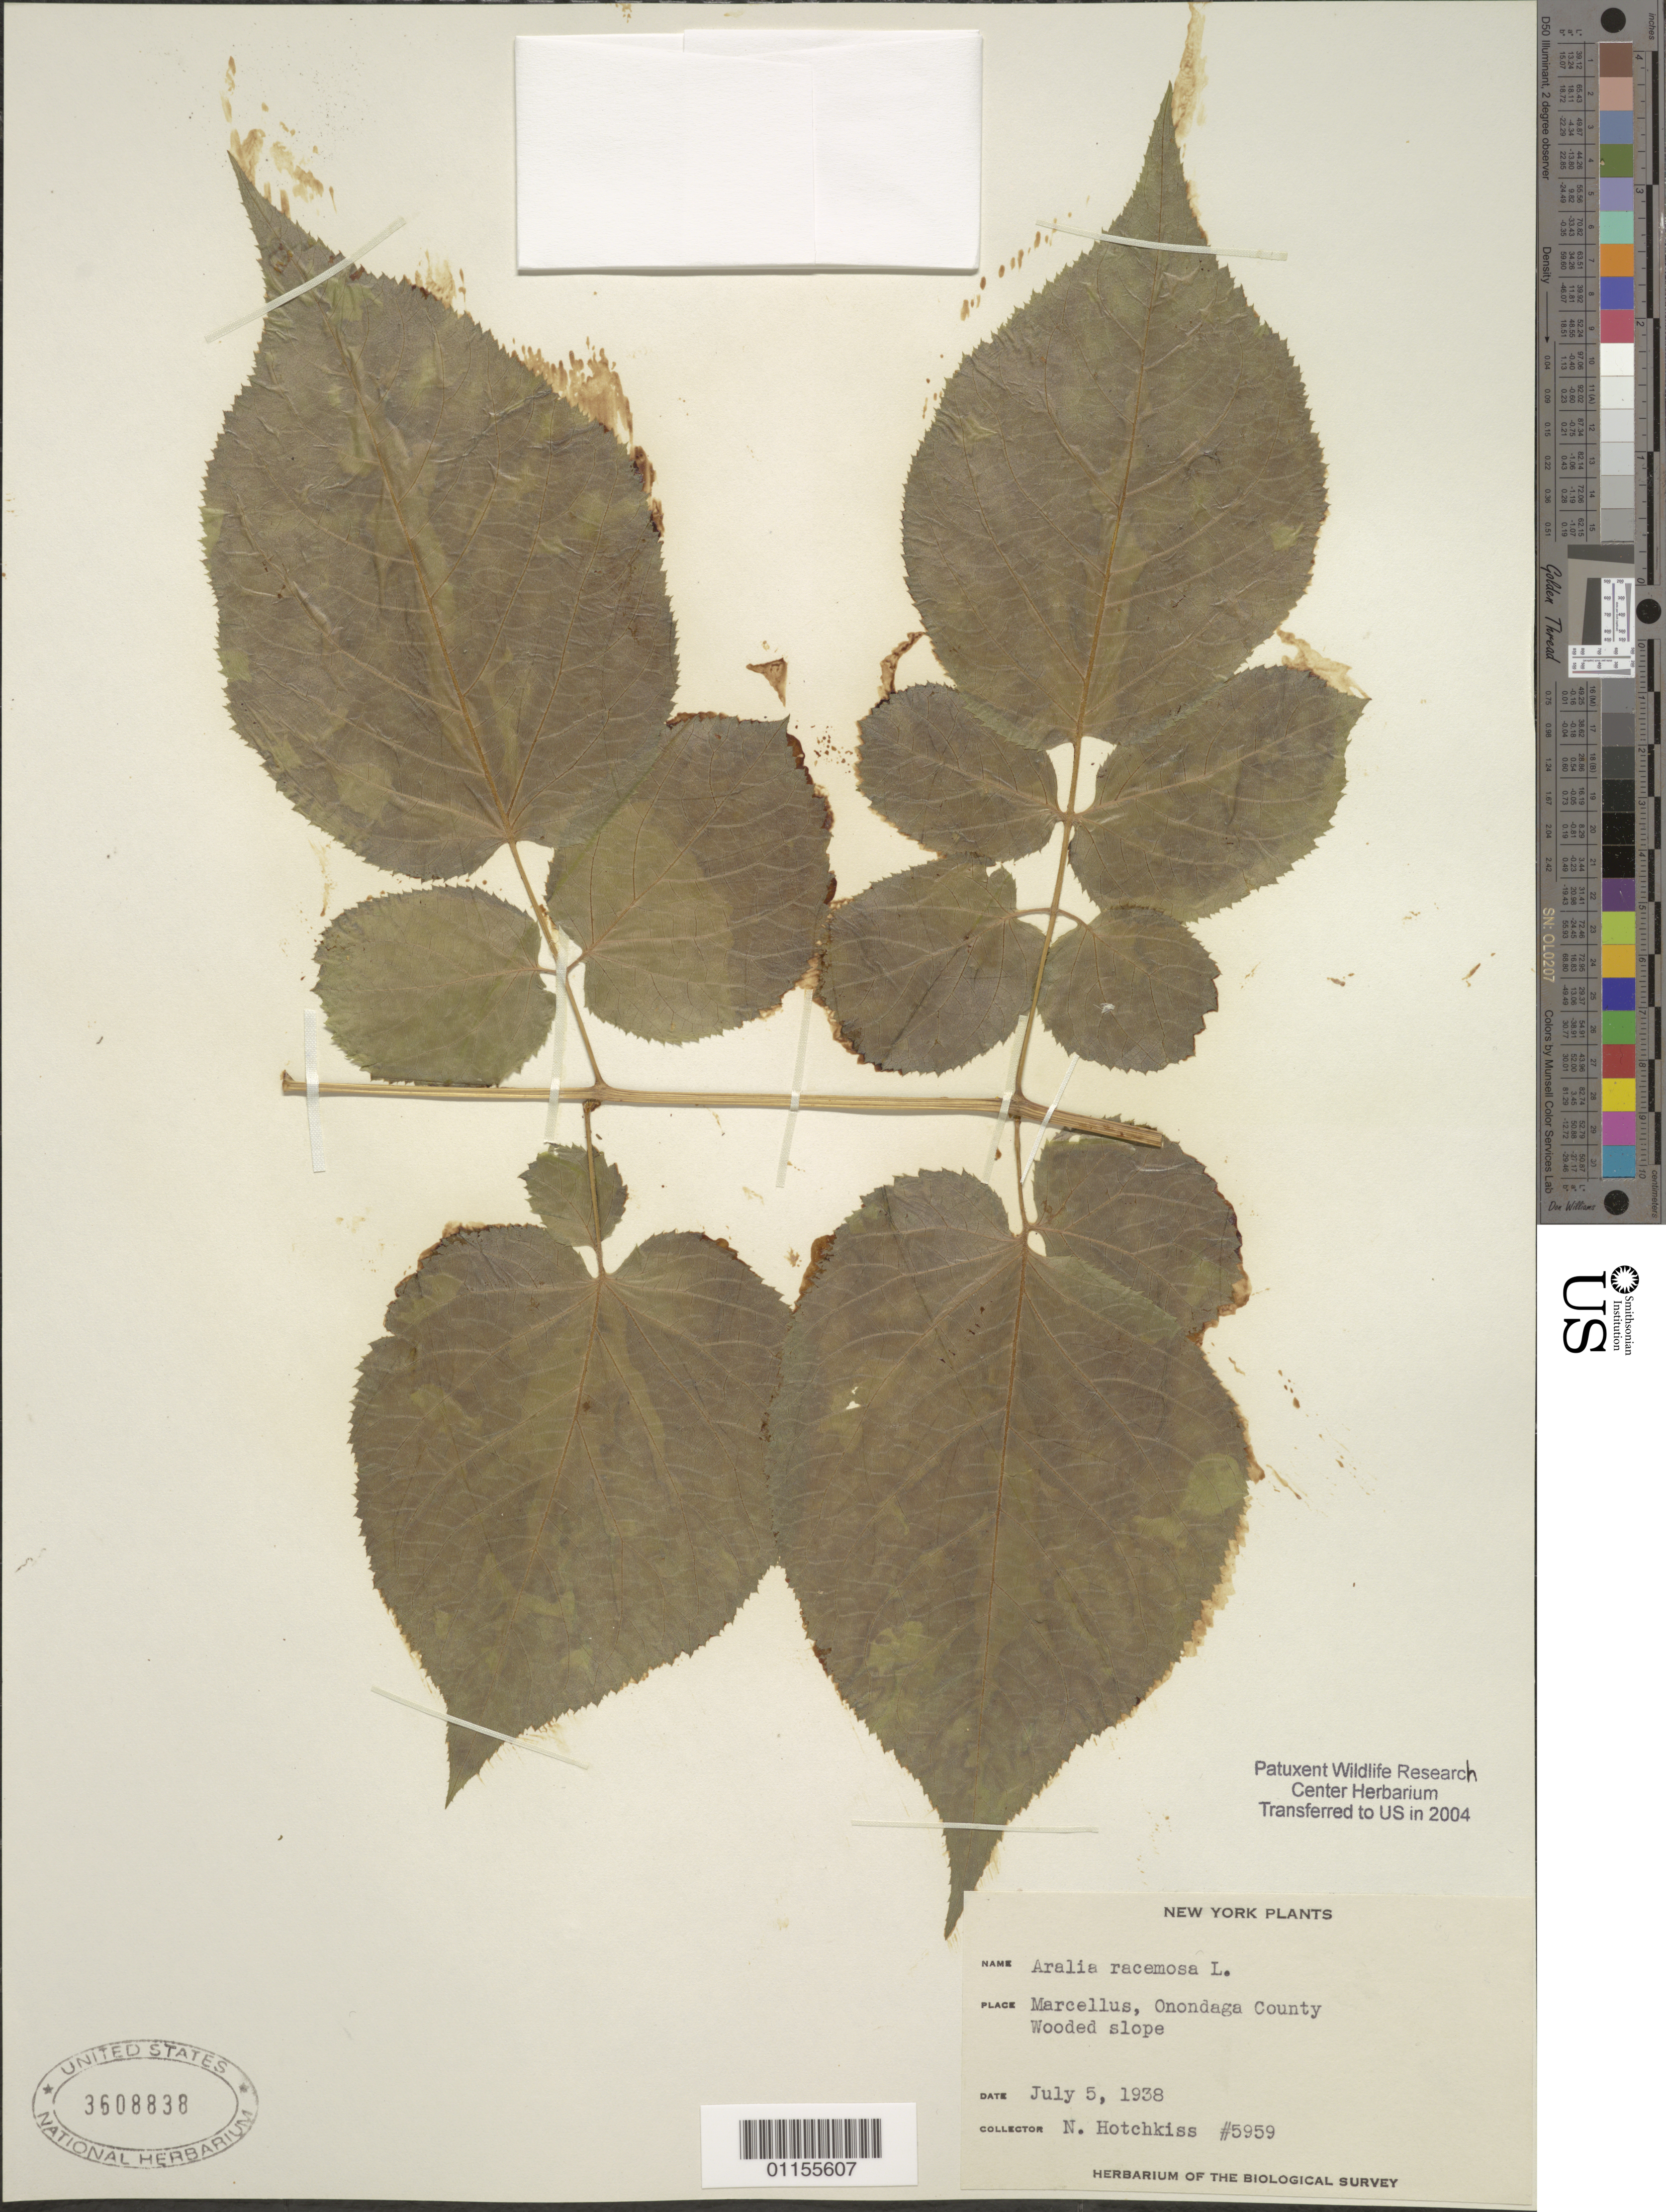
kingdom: Plantae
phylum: Tracheophyta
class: Magnoliopsida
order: Apiales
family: Araliaceae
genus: Aralia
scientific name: Aralia racemosa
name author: L.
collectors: N. Hotchkiss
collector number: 5959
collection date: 1938-07-05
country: United States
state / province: New York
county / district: Onondaga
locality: Marcellus.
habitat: Wooded slope.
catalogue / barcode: US 3608838